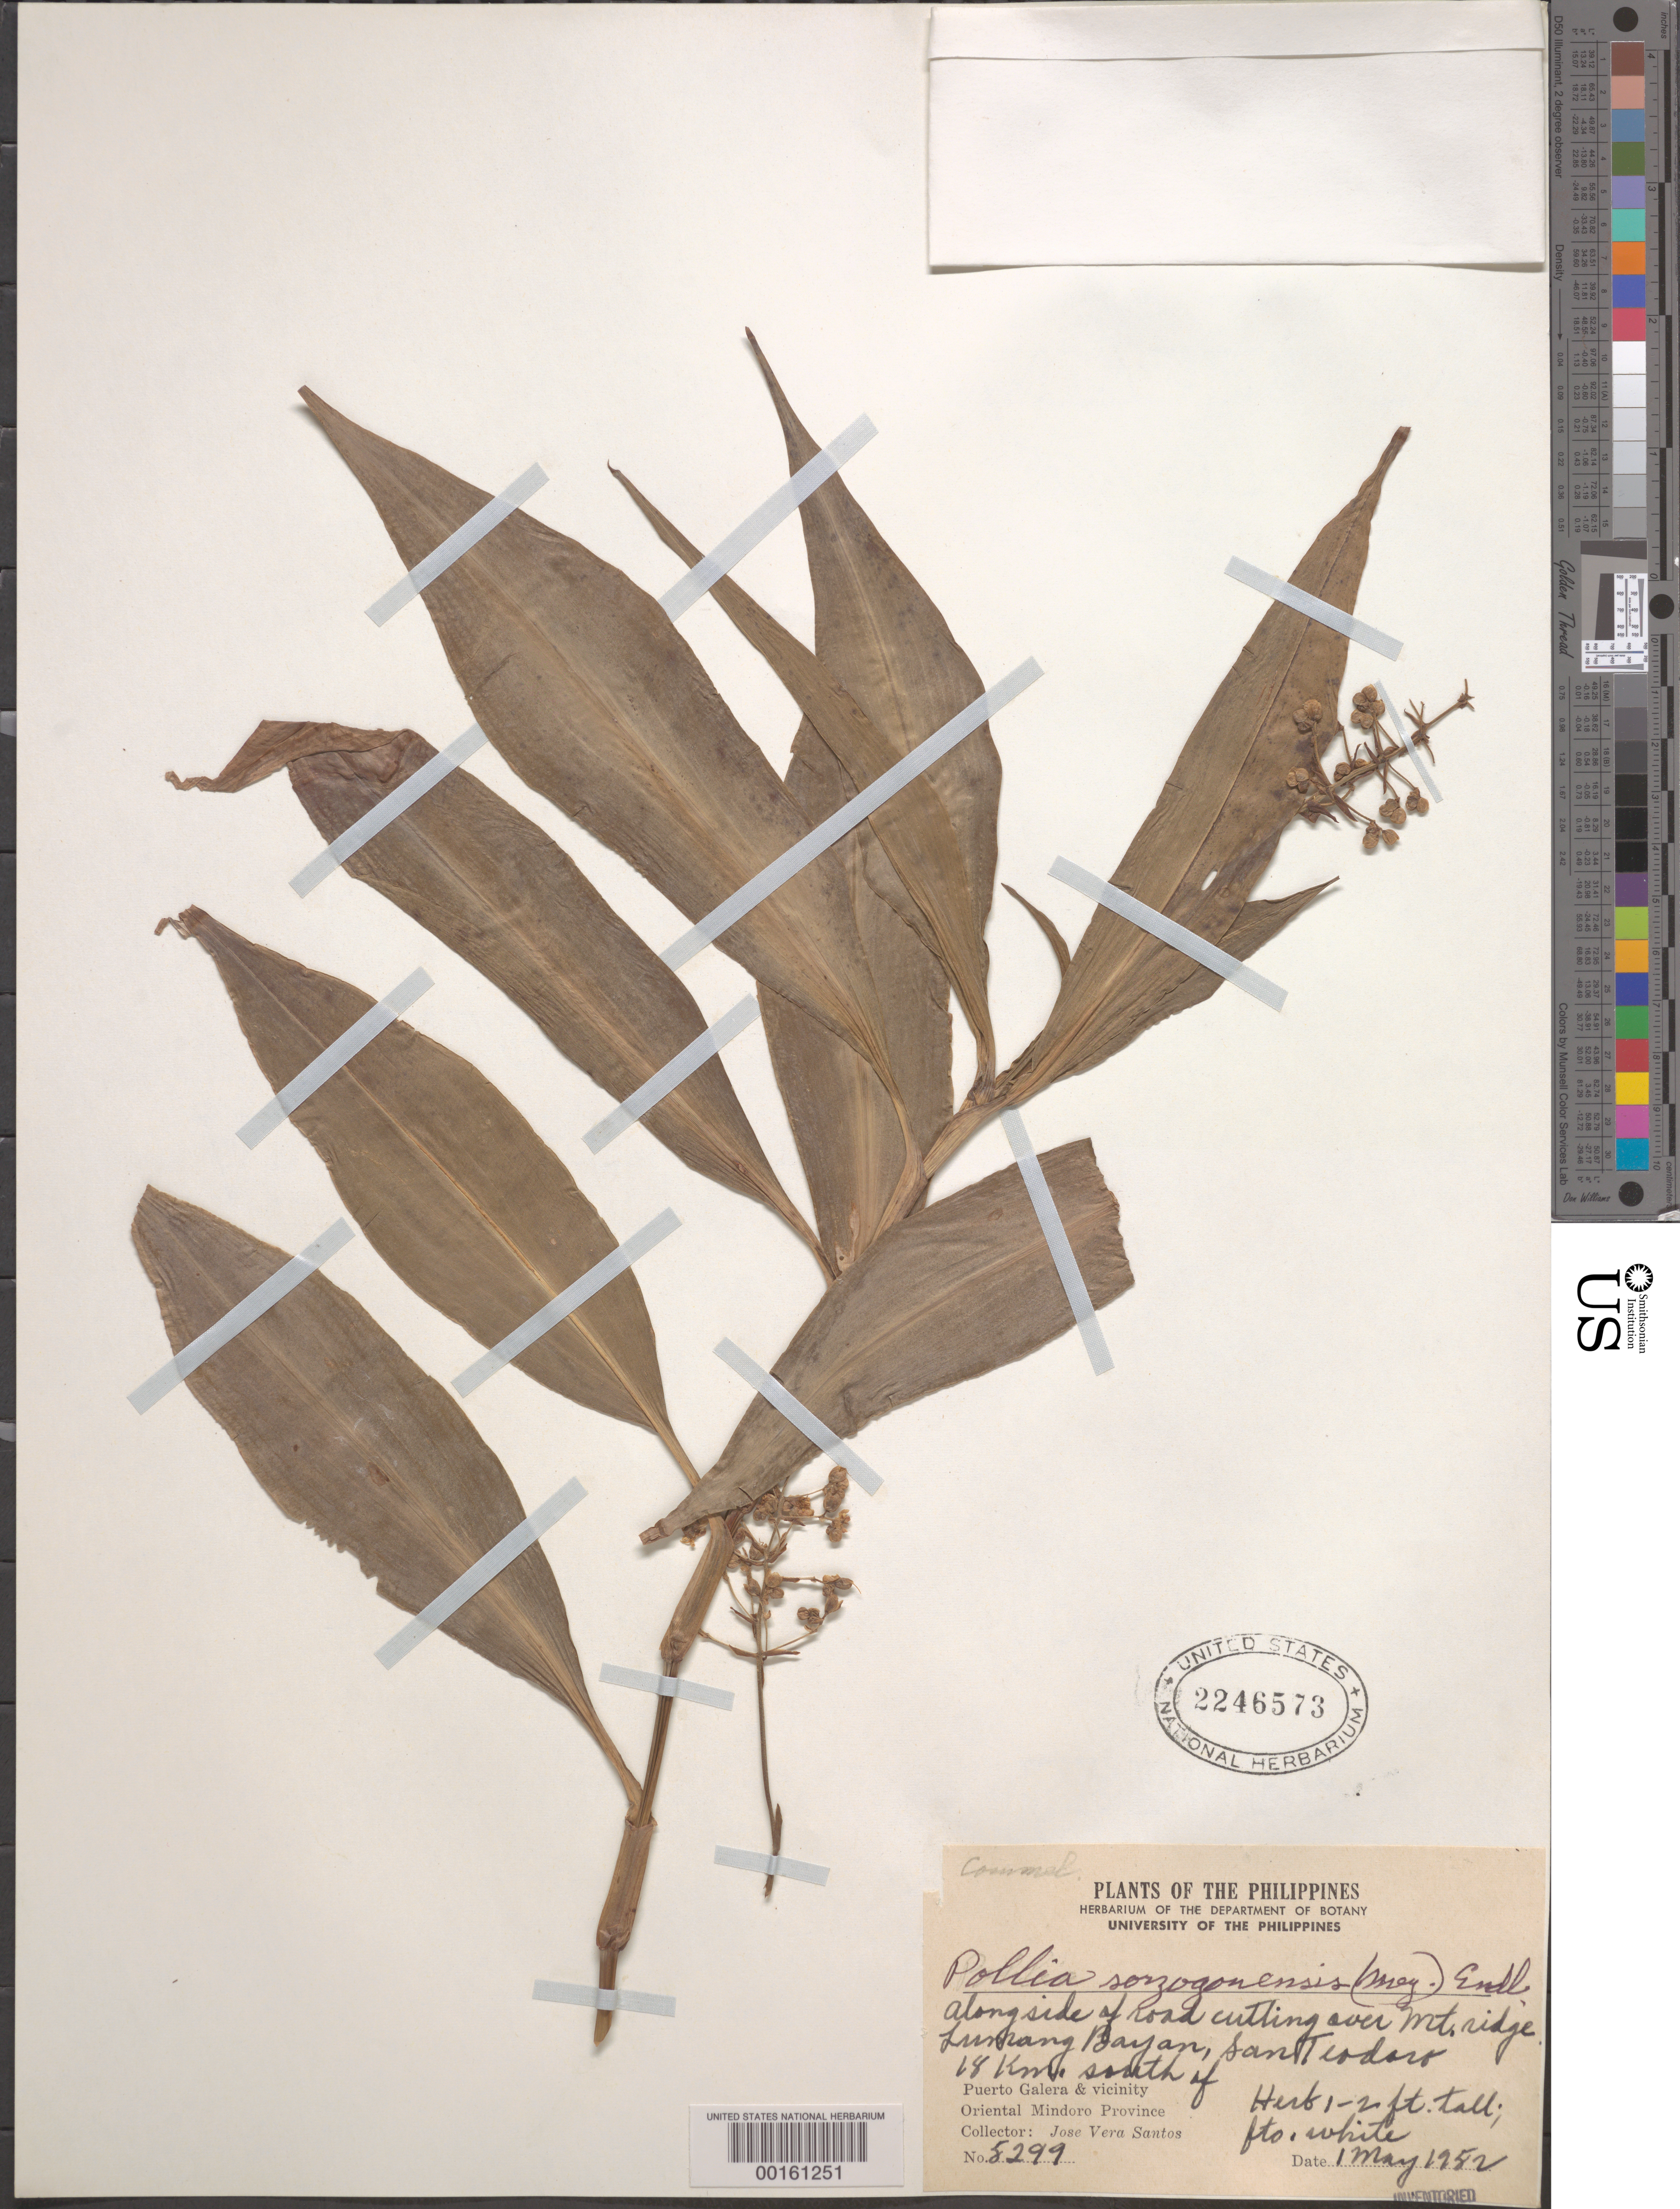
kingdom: Plantae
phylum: Tracheophyta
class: Liliopsida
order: Commelinales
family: Commelinaceae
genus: Pollia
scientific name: Pollia secundiflora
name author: (Blume) Bakh. f.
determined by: Strong, Mark T., (BOT), Smithsonian Institution - National Museum of Natural History (UNITED STATES)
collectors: J. V. Santos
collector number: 5299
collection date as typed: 01 May 1952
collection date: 1952-05-01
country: Philippines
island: Mindoro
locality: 18 km s of puerto galera, lumang bayan, san teodaro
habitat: Road cut over mt. ridge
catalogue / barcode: US 2246573